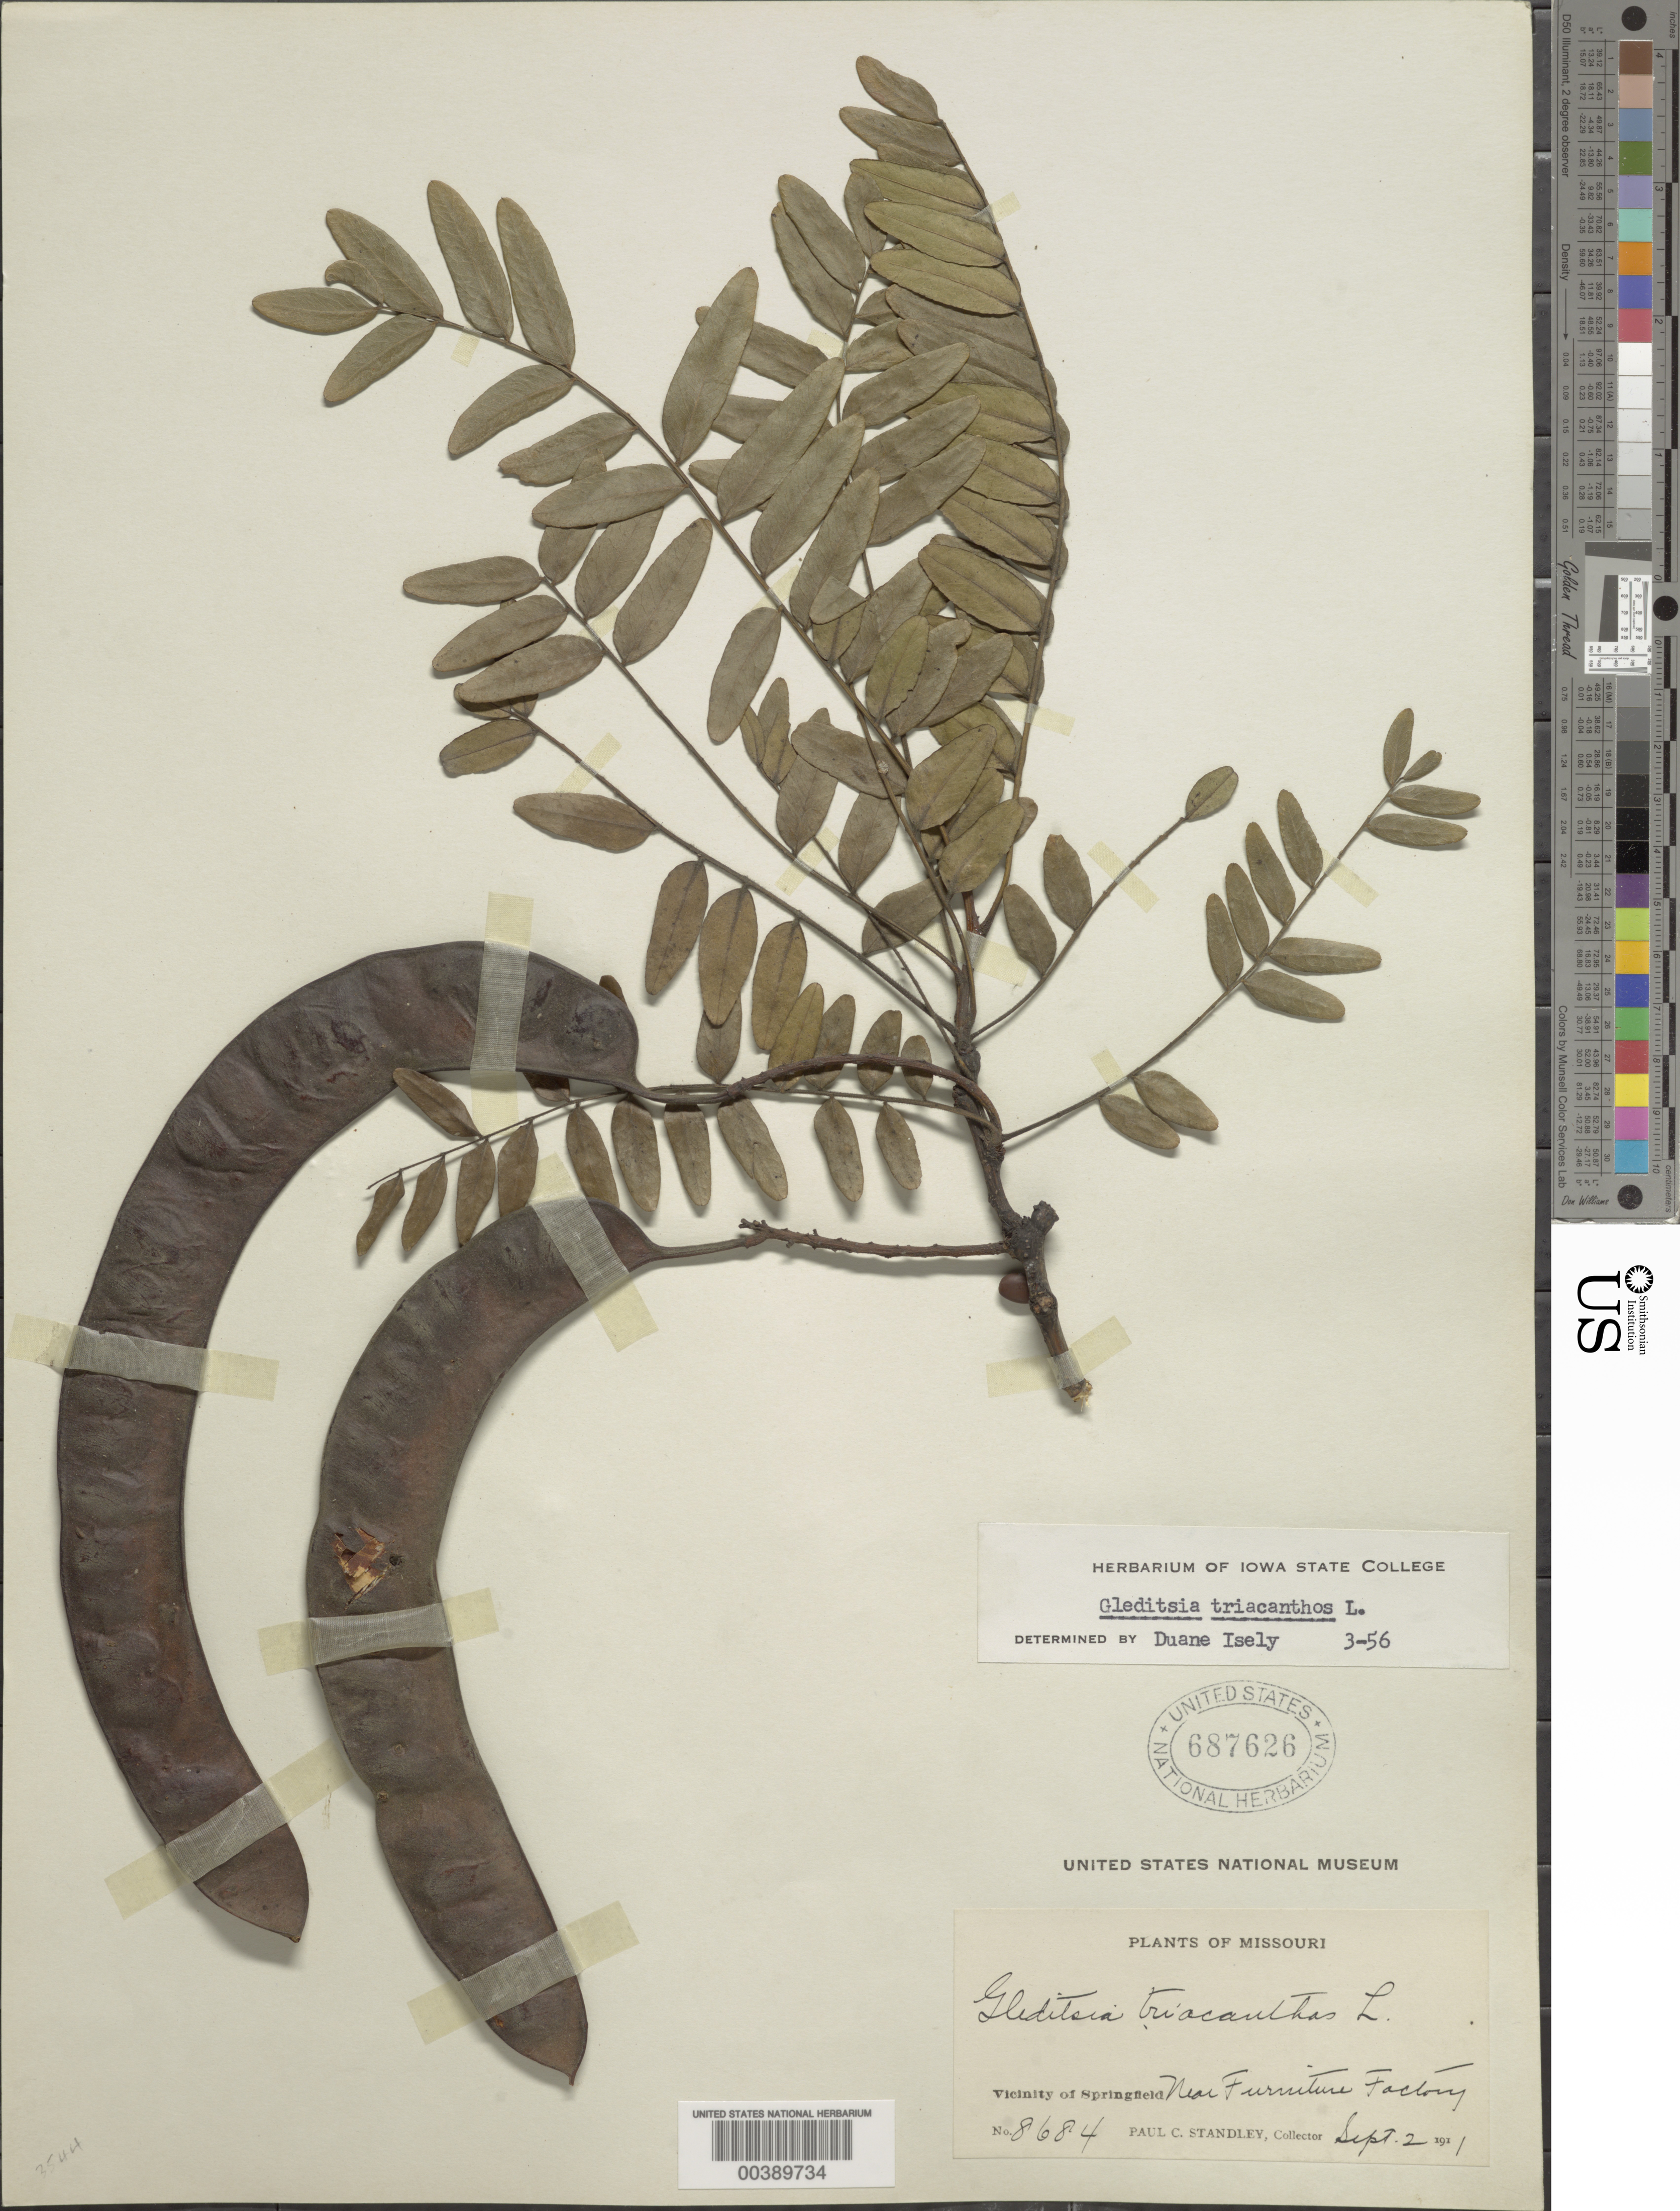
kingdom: Plantae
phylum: Tracheophyta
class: Magnoliopsida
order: Fabales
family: Fabaceae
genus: Gleditsia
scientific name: Gleditsia triacanthos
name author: L.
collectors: P. C. Standley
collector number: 8684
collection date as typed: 02 Sep 1911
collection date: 1911-09-02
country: United States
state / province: Missouri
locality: Vicinity of springfield near furniture factory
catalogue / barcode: US 687626